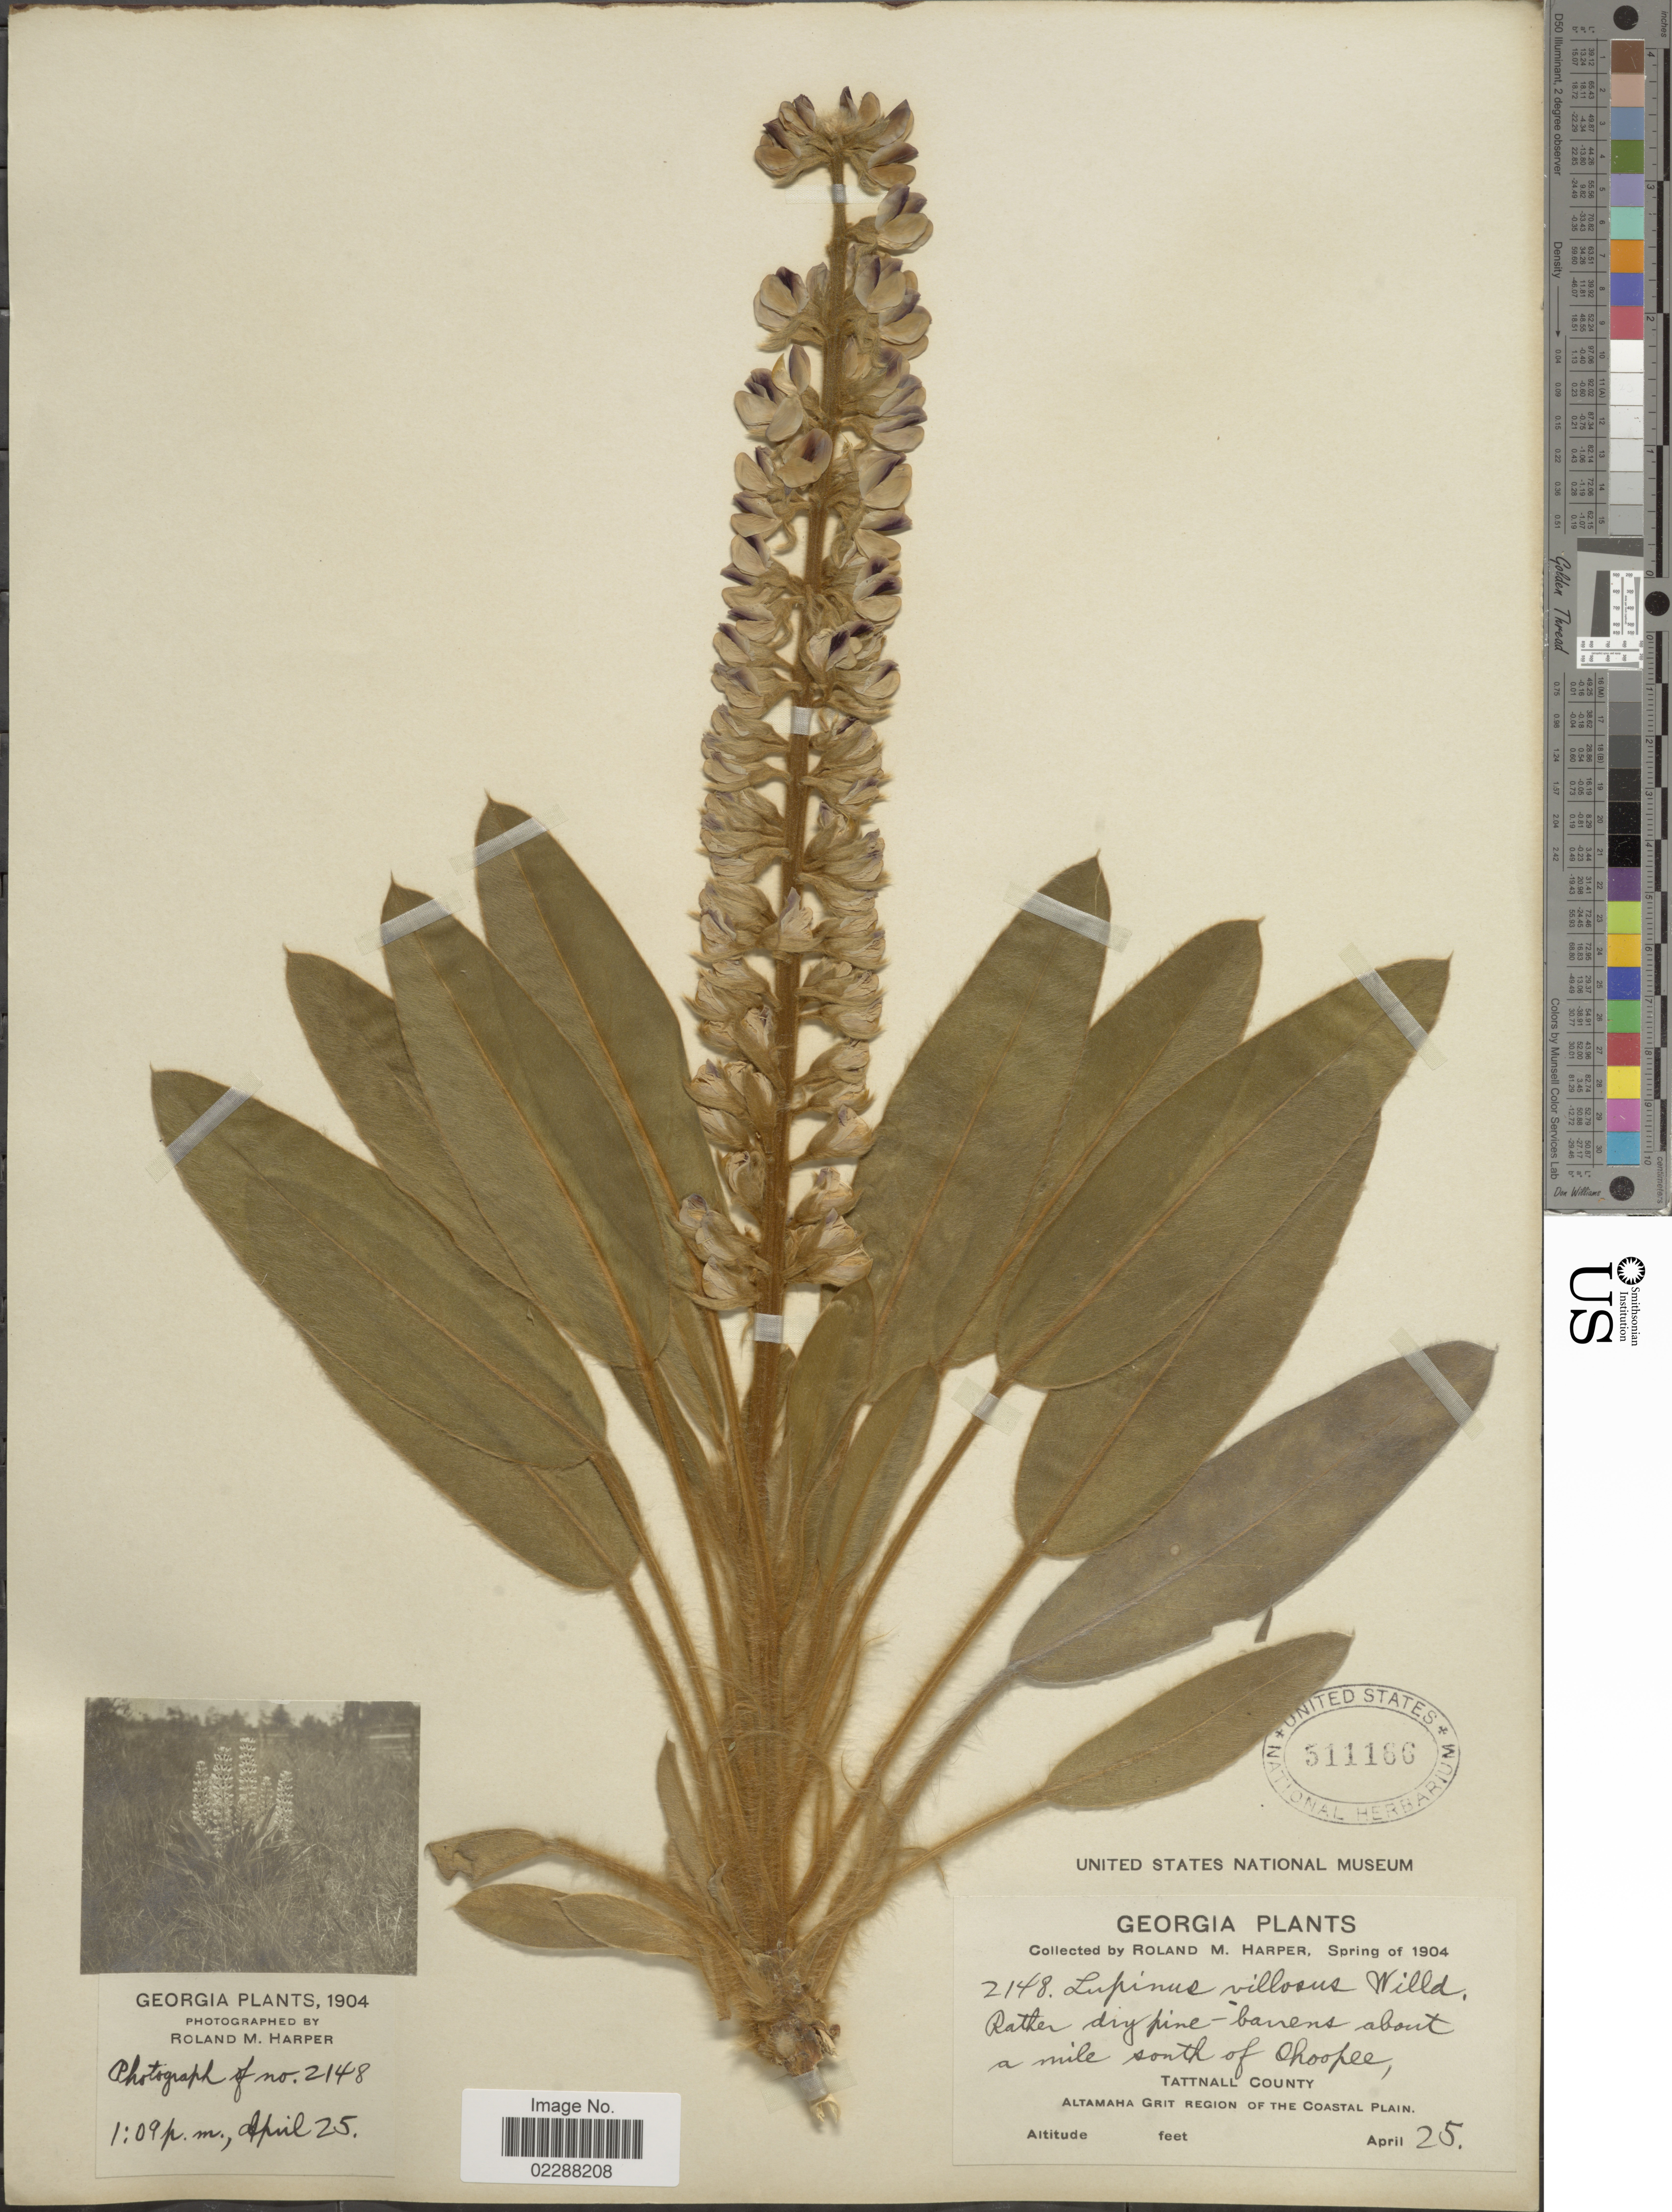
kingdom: Plantae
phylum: Tracheophyta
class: Magnoliopsida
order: Fabales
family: Fabaceae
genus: Lupinus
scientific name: Lupinus villosus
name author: Willd.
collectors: R. M. Harper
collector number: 2148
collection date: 1904-04-25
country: United States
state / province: Georgia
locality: Rather dry pine barrens about a mile south of Ohoopee, Tattnall County, Altamaha Grit region of the Coastal Plain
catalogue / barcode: US 511166